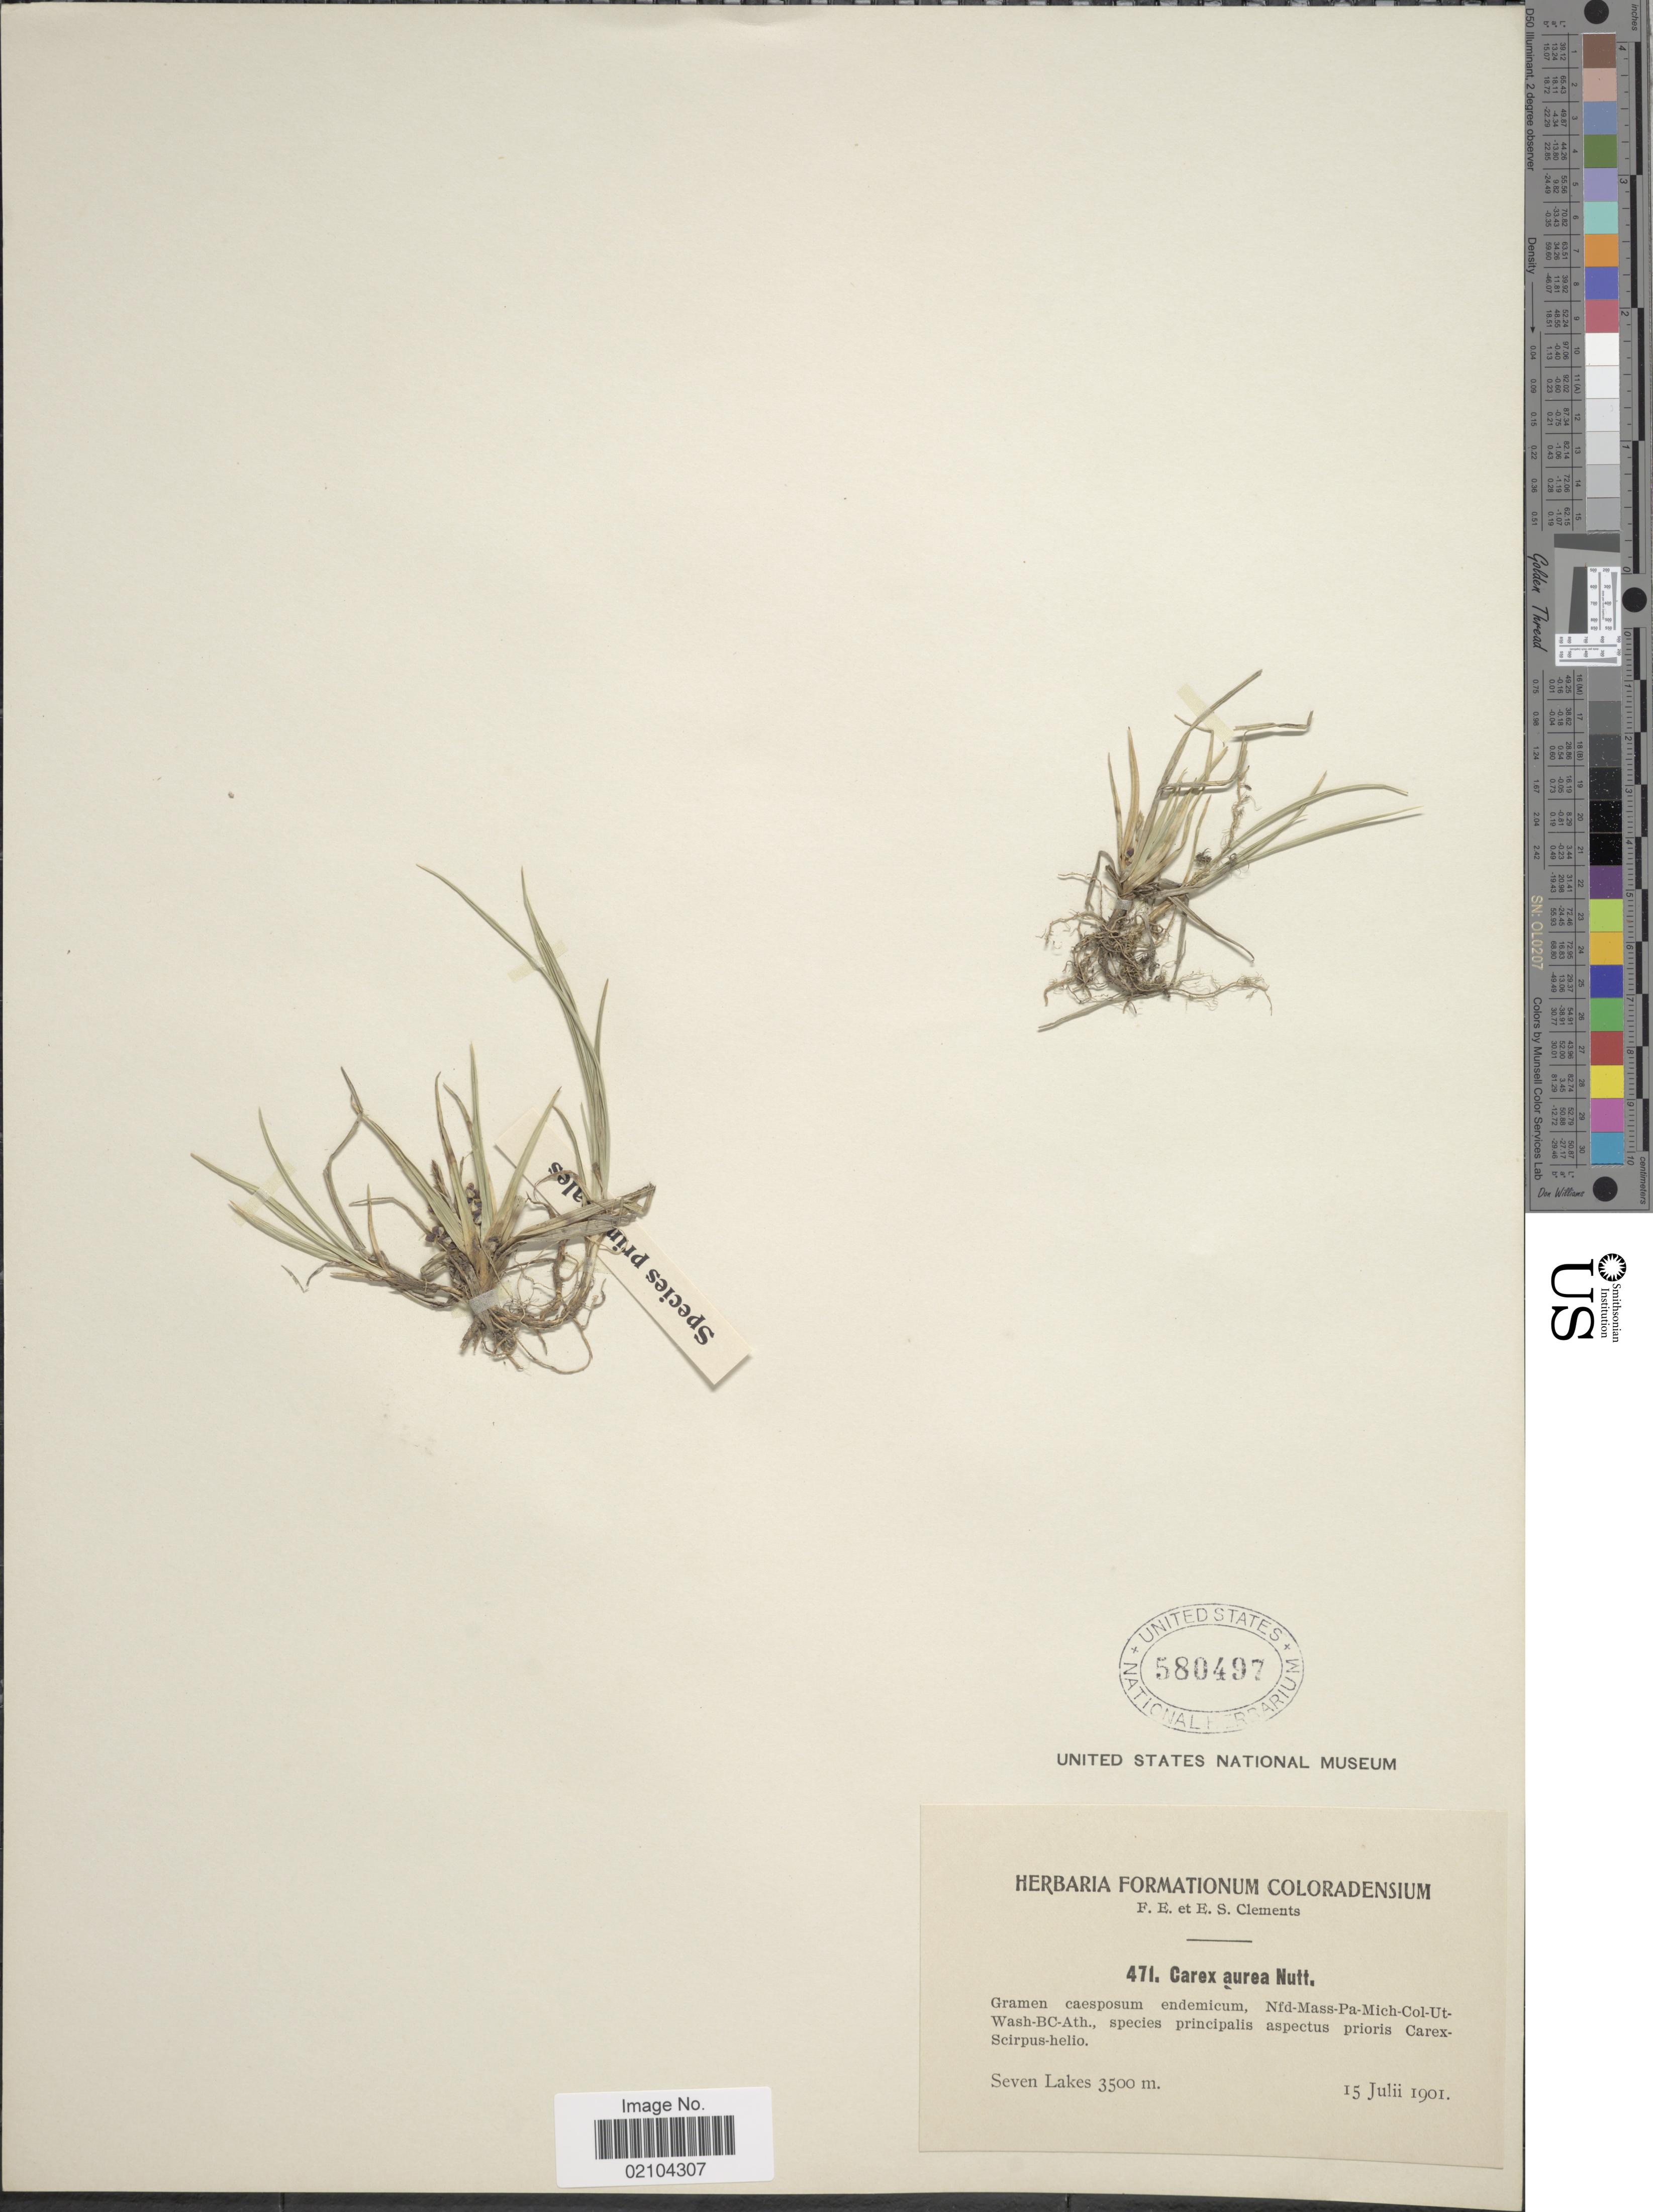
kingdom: Plantae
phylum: Tracheophyta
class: Liliopsida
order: Poales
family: Cyperaceae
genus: Carex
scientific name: Carex aurea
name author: Nutt.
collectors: F. E. Clements & E. S. Clements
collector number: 471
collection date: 1901-07-15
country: United States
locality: Seven Lakes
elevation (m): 3500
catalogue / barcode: US 580497